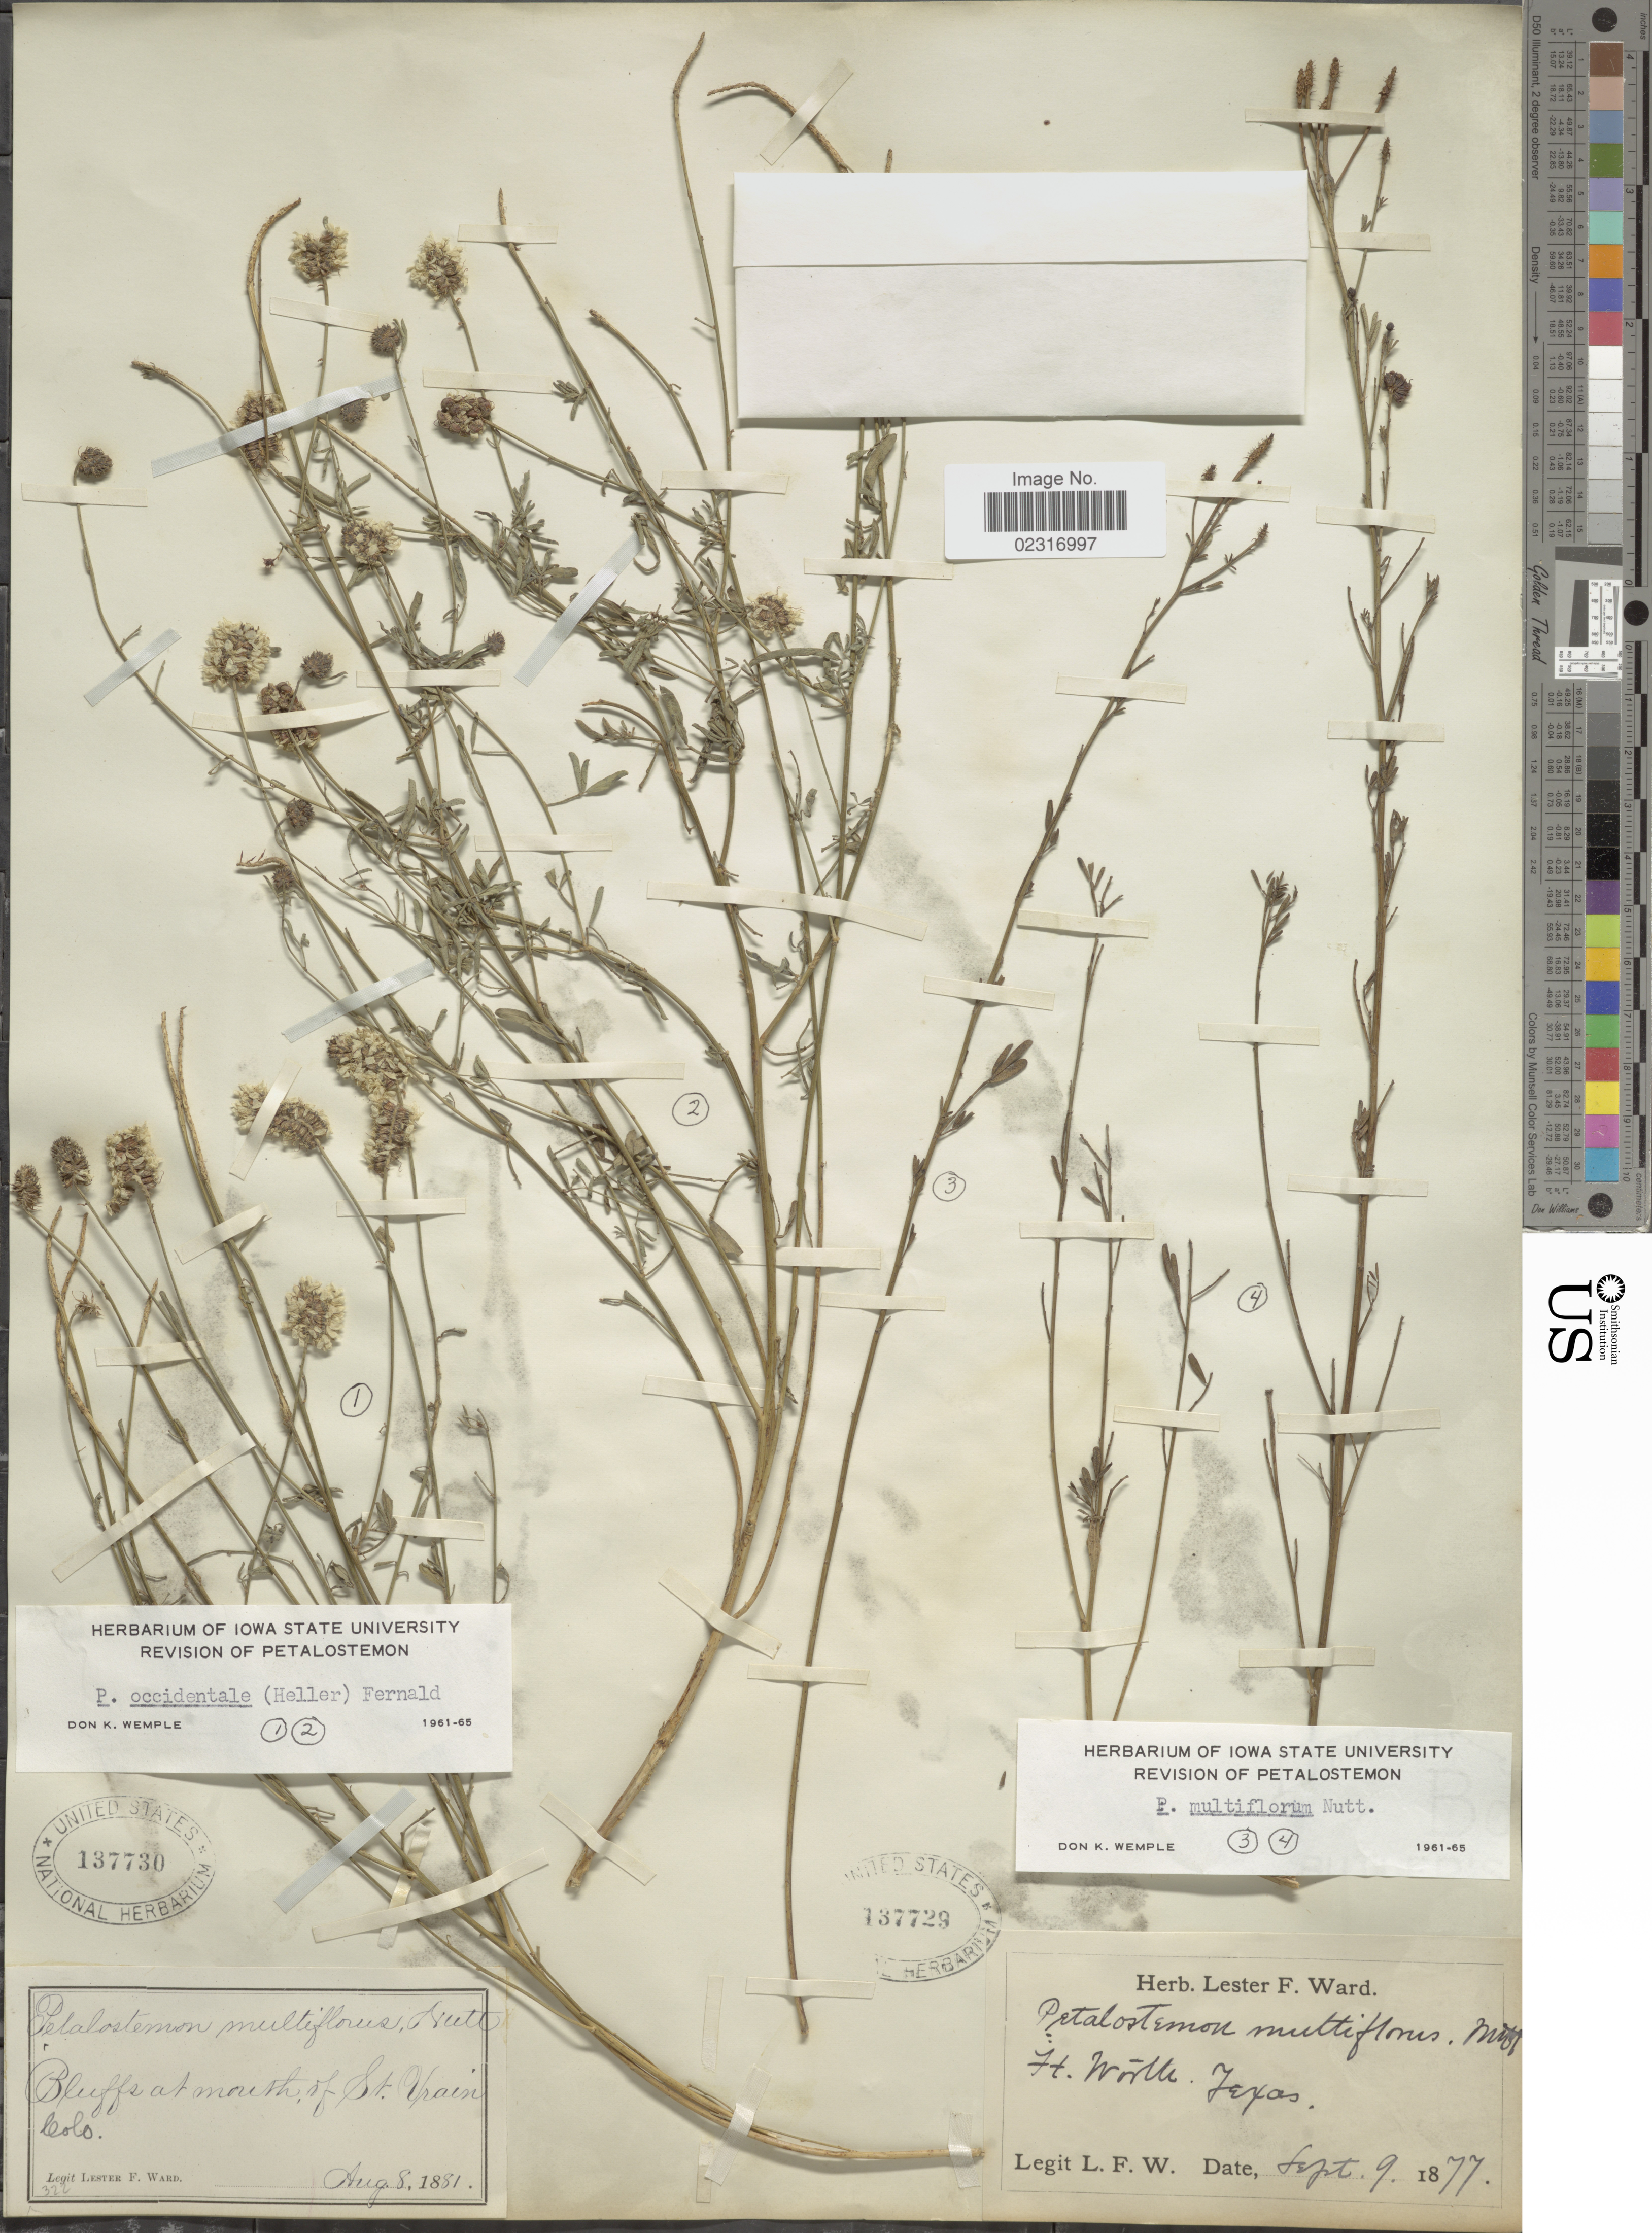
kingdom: Plantae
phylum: Tracheophyta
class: Magnoliopsida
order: Fabales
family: Fabaceae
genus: Dalea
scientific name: Dalea candida var. oligophylla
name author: (Torr) Shinners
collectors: L. F. Ward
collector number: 322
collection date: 1881-08-08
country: United States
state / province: Colorado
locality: Bluffs at mouth of St. Vrain, Colo.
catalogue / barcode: US 137730